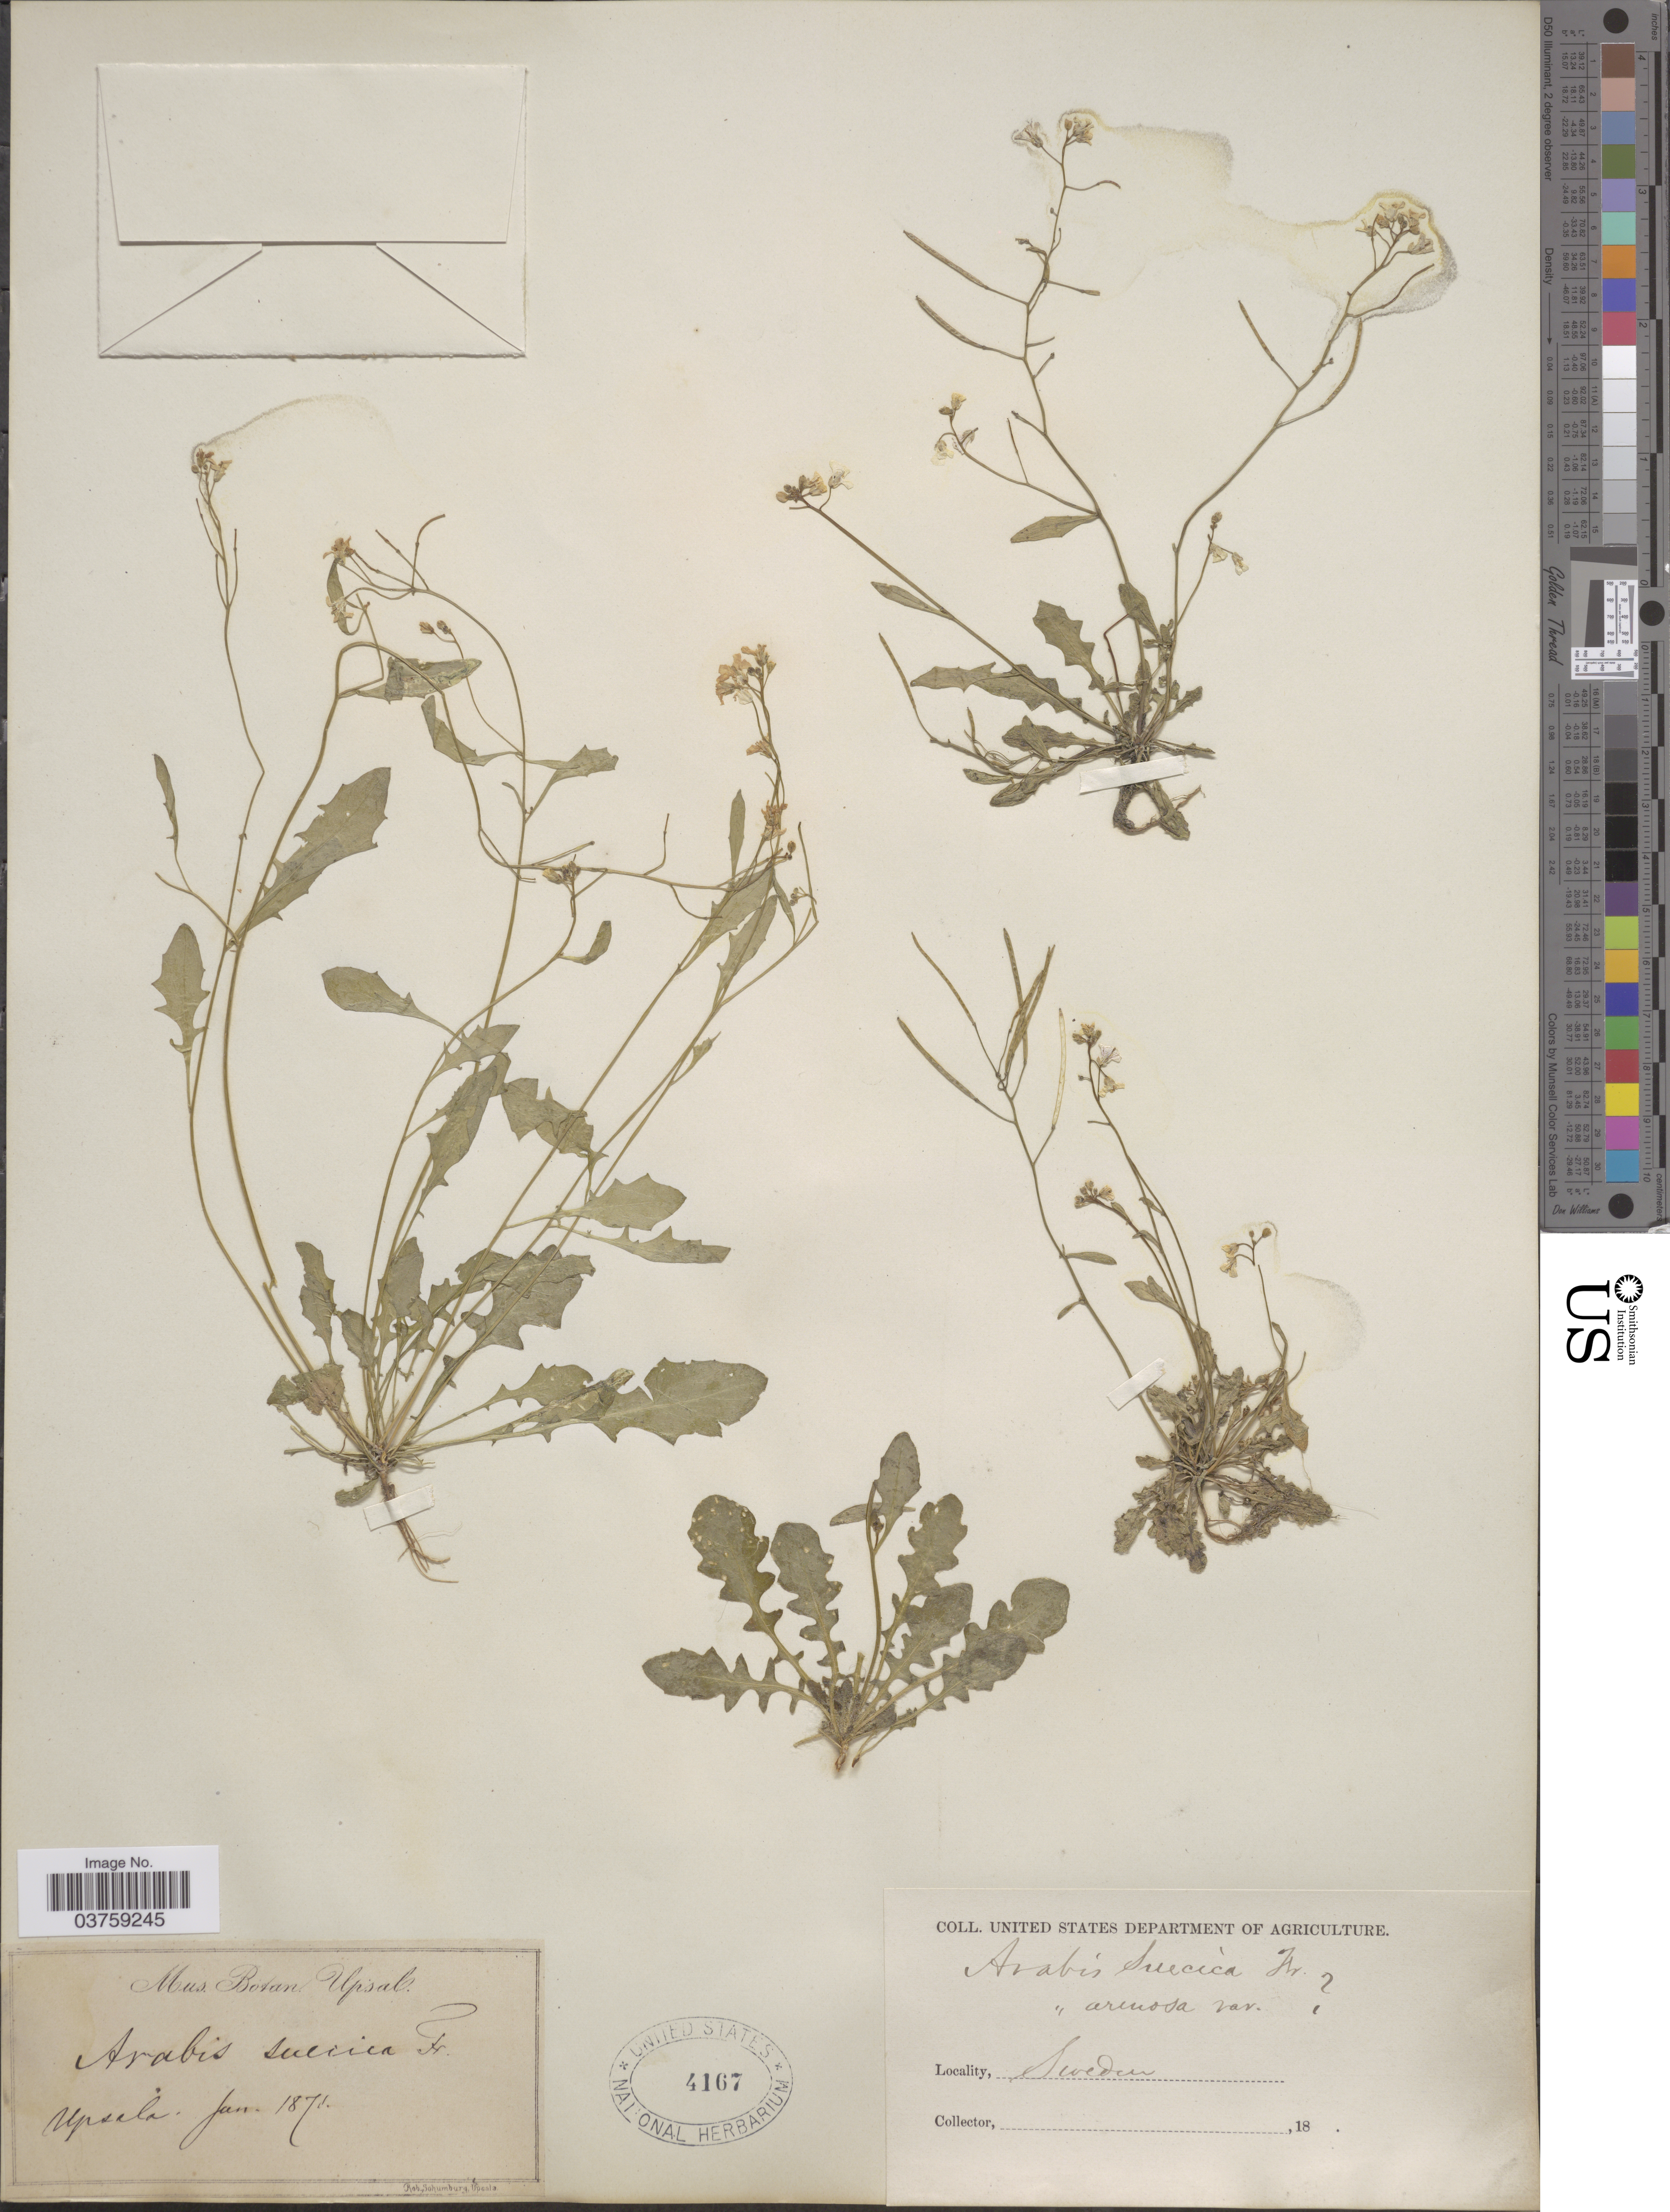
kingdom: Plantae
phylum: Tracheophyta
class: Magnoliopsida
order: Brassicales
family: Brassicaceae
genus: Arabis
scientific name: Arabis arenosa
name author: (L.) Scop.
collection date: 1871-01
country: Sweden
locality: Upsala.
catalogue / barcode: US 4167